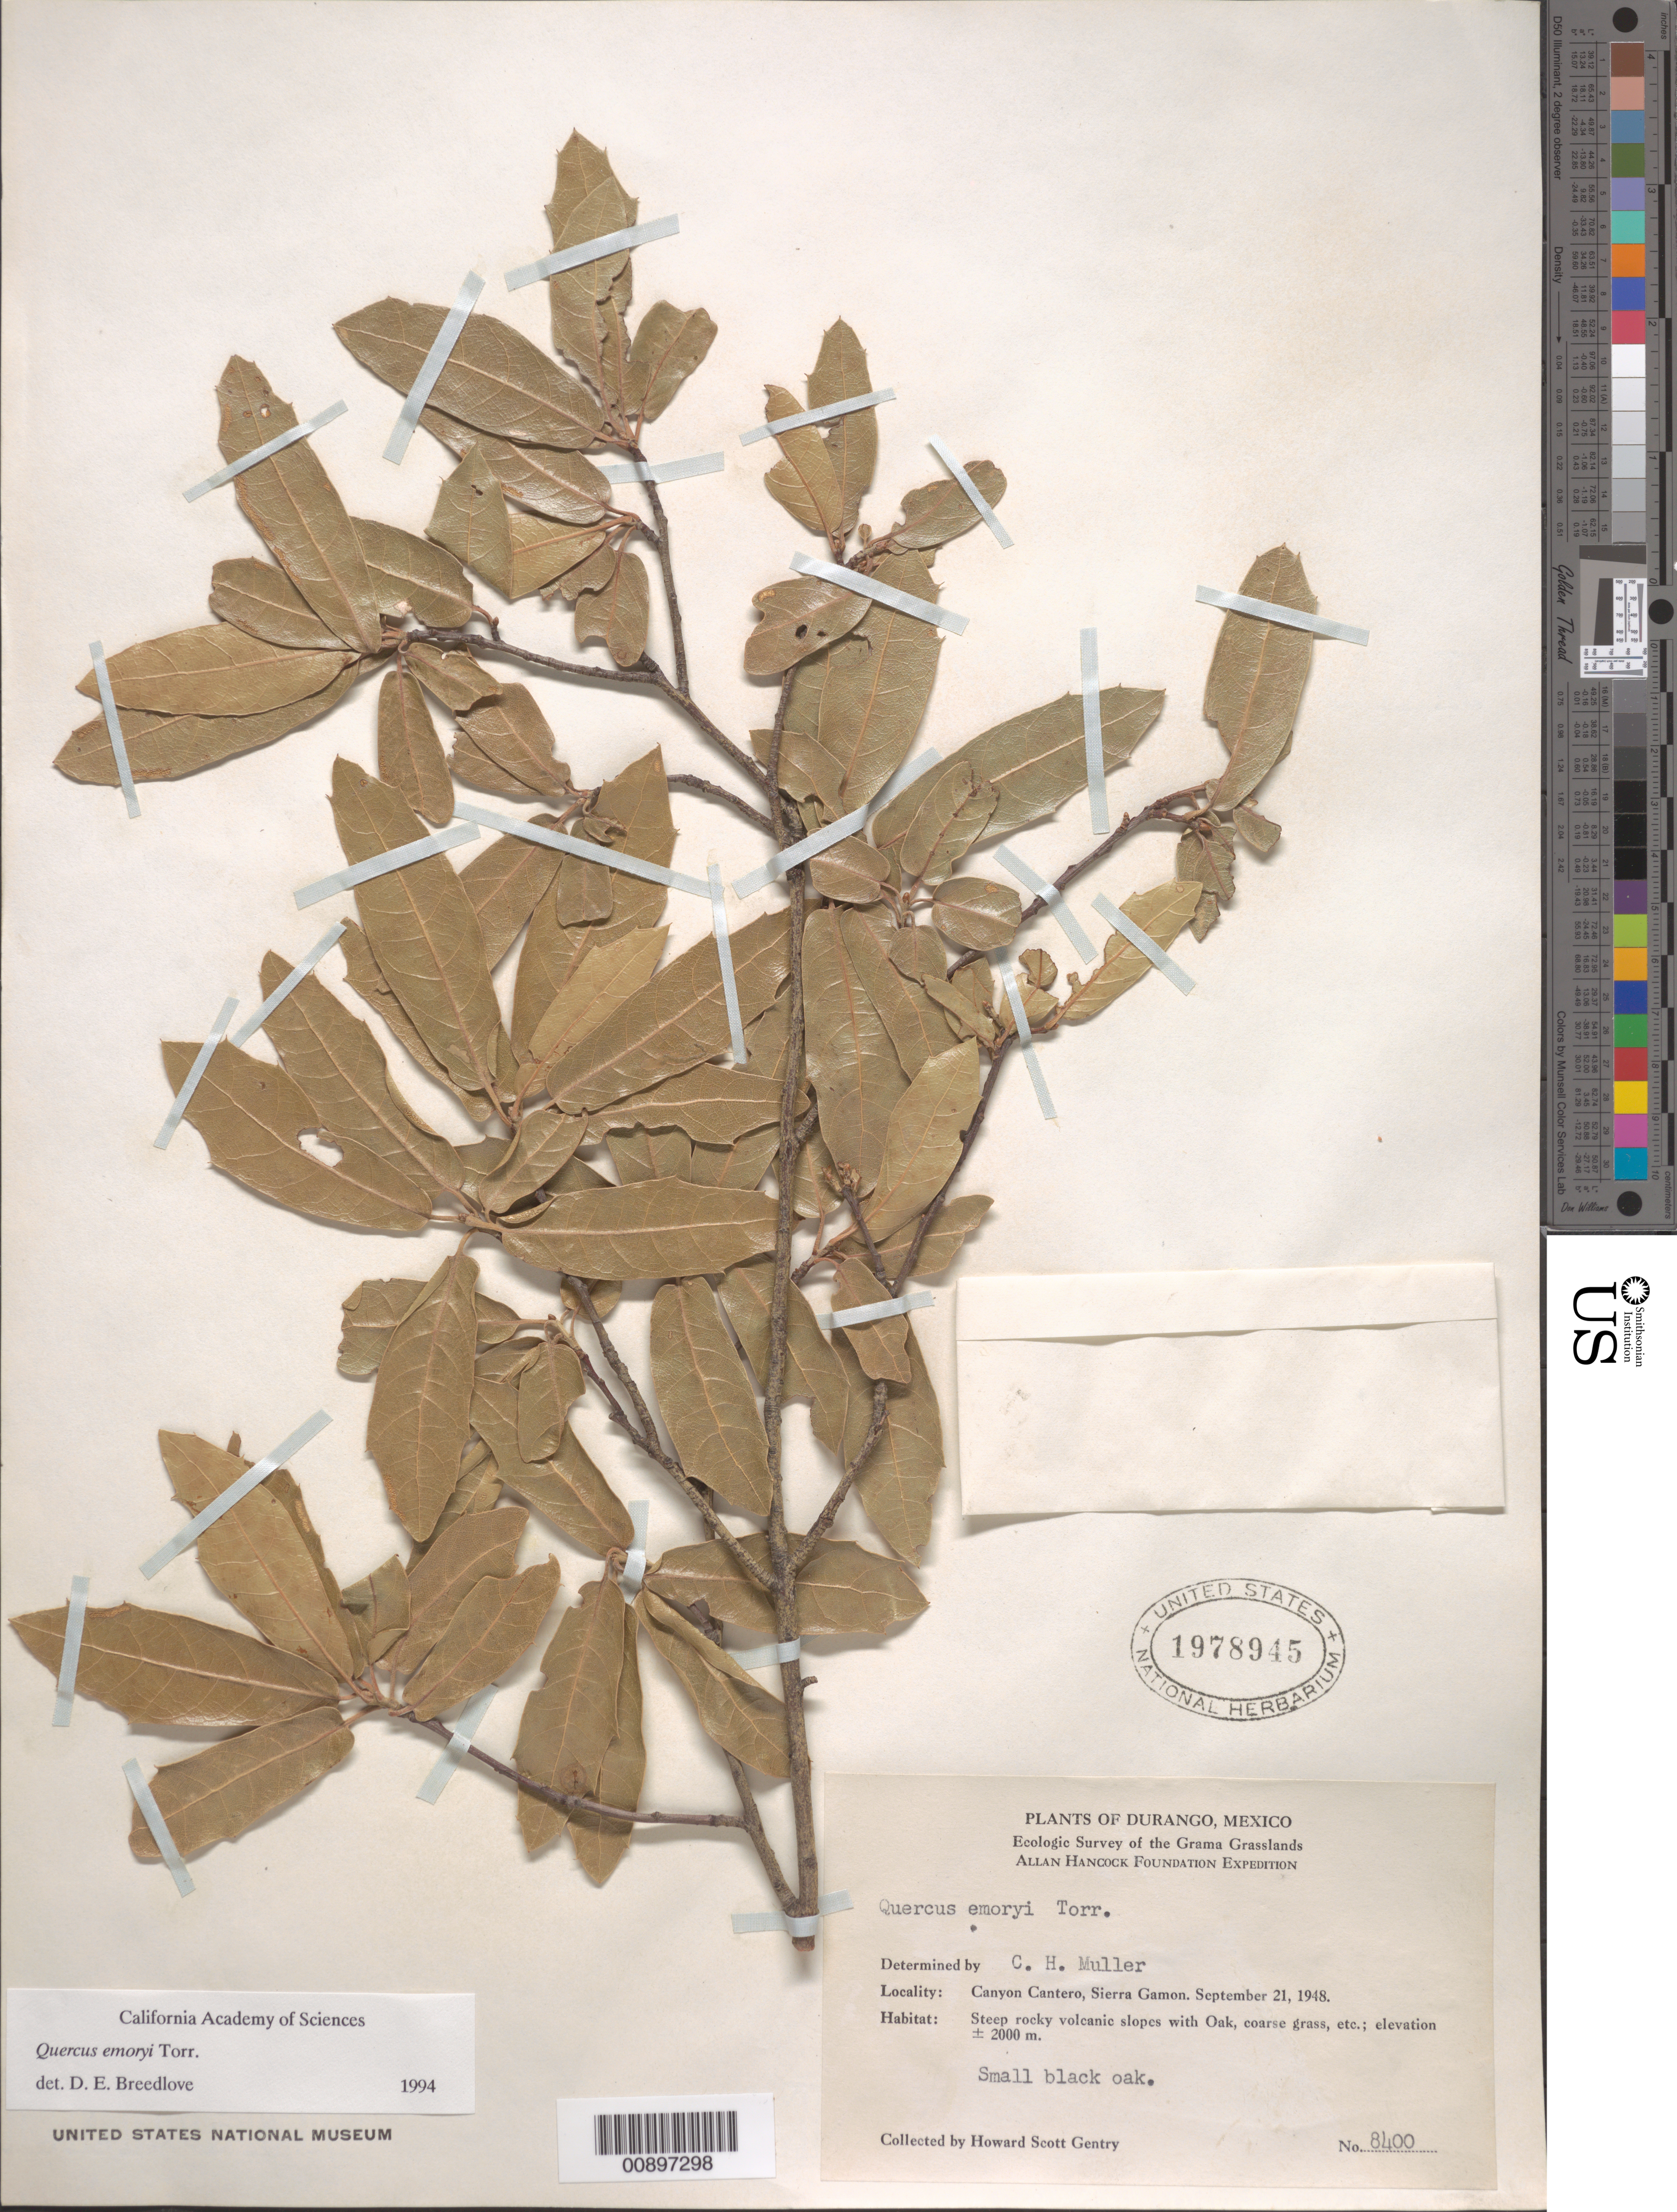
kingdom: Plantae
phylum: Tracheophyta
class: Magnoliopsida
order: Fagales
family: Fagaceae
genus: Quercus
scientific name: Quercus emoryi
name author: Torr. in Emory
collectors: H. S. Gentry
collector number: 8400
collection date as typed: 21 Sep 1948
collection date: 1948-09-21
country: Mexico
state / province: Durango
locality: Canyon Cantero, Sierra Gamon.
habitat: Steep rocky volcanic slopes with Oak coarse grass, etc.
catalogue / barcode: US 1978945